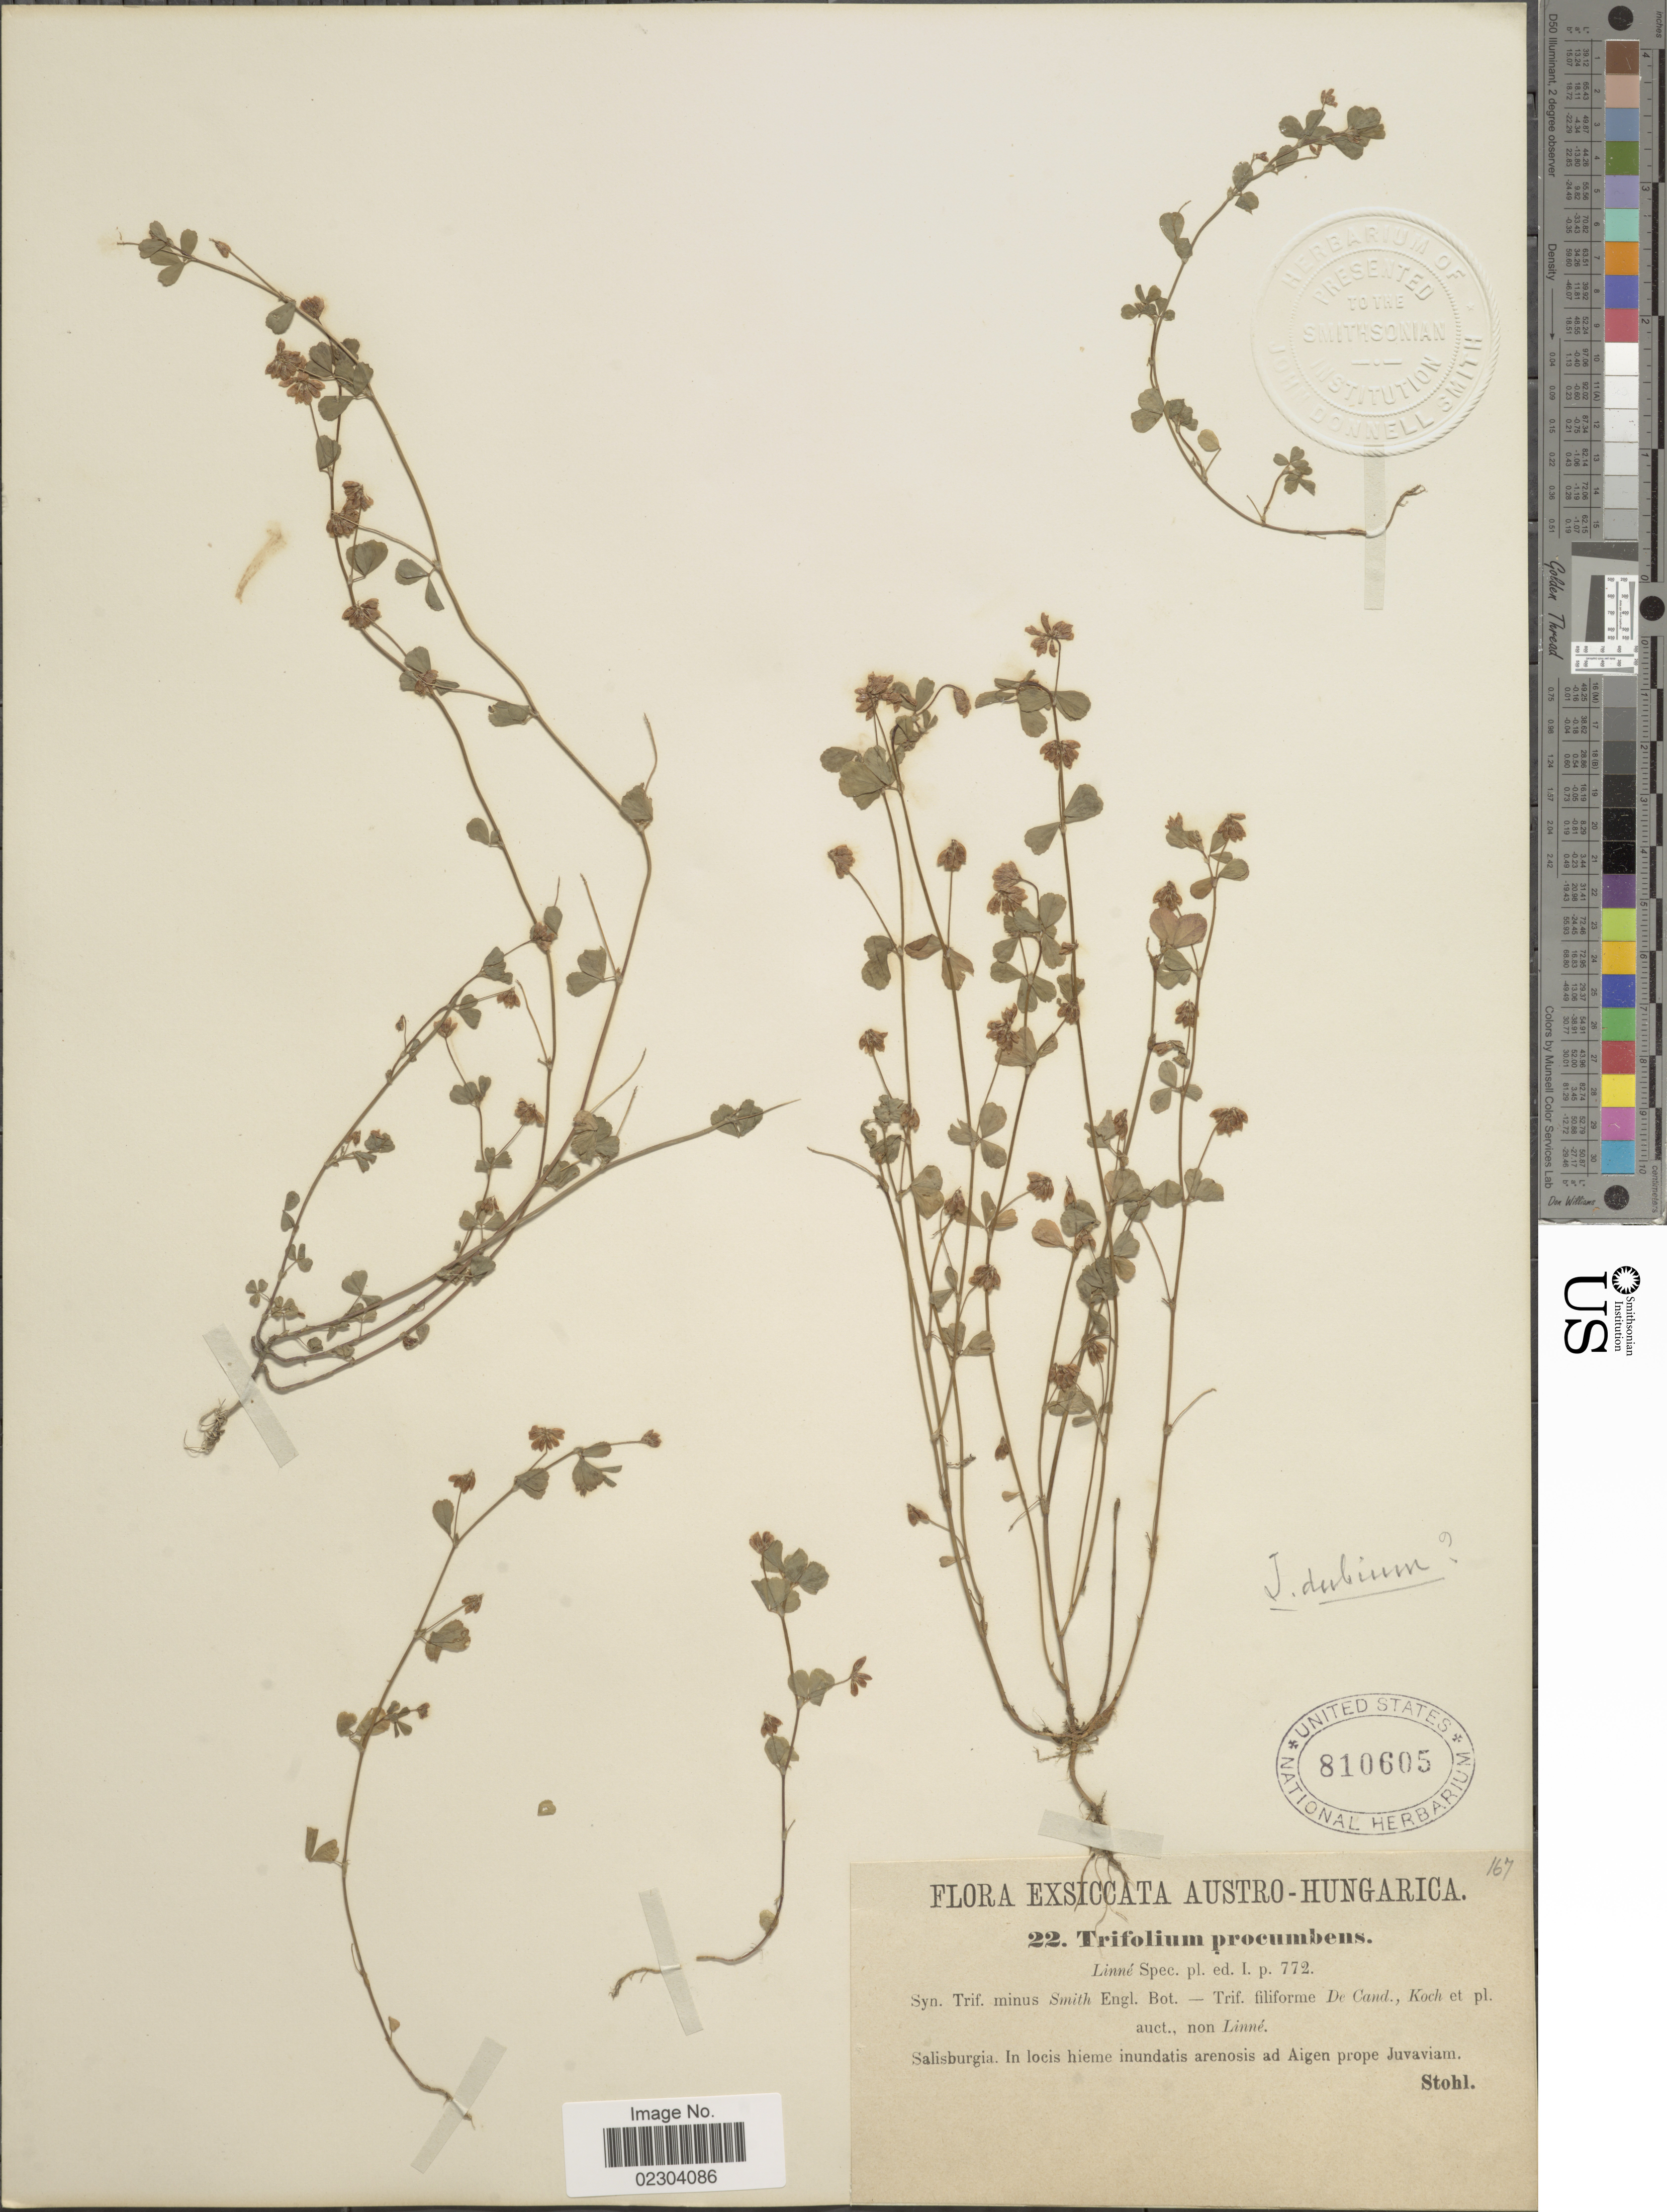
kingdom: Plantae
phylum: Tracheophyta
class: Magnoliopsida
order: Fabales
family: Fabaceae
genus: Trifolium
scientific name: Trifolium dubium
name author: Sibth.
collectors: Stohl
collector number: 22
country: Hungary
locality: Austro- Hungarica. Salisburgia. In locis hieme inundatis arenosis ad Aigen prope Juvaviam.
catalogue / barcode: US 810605